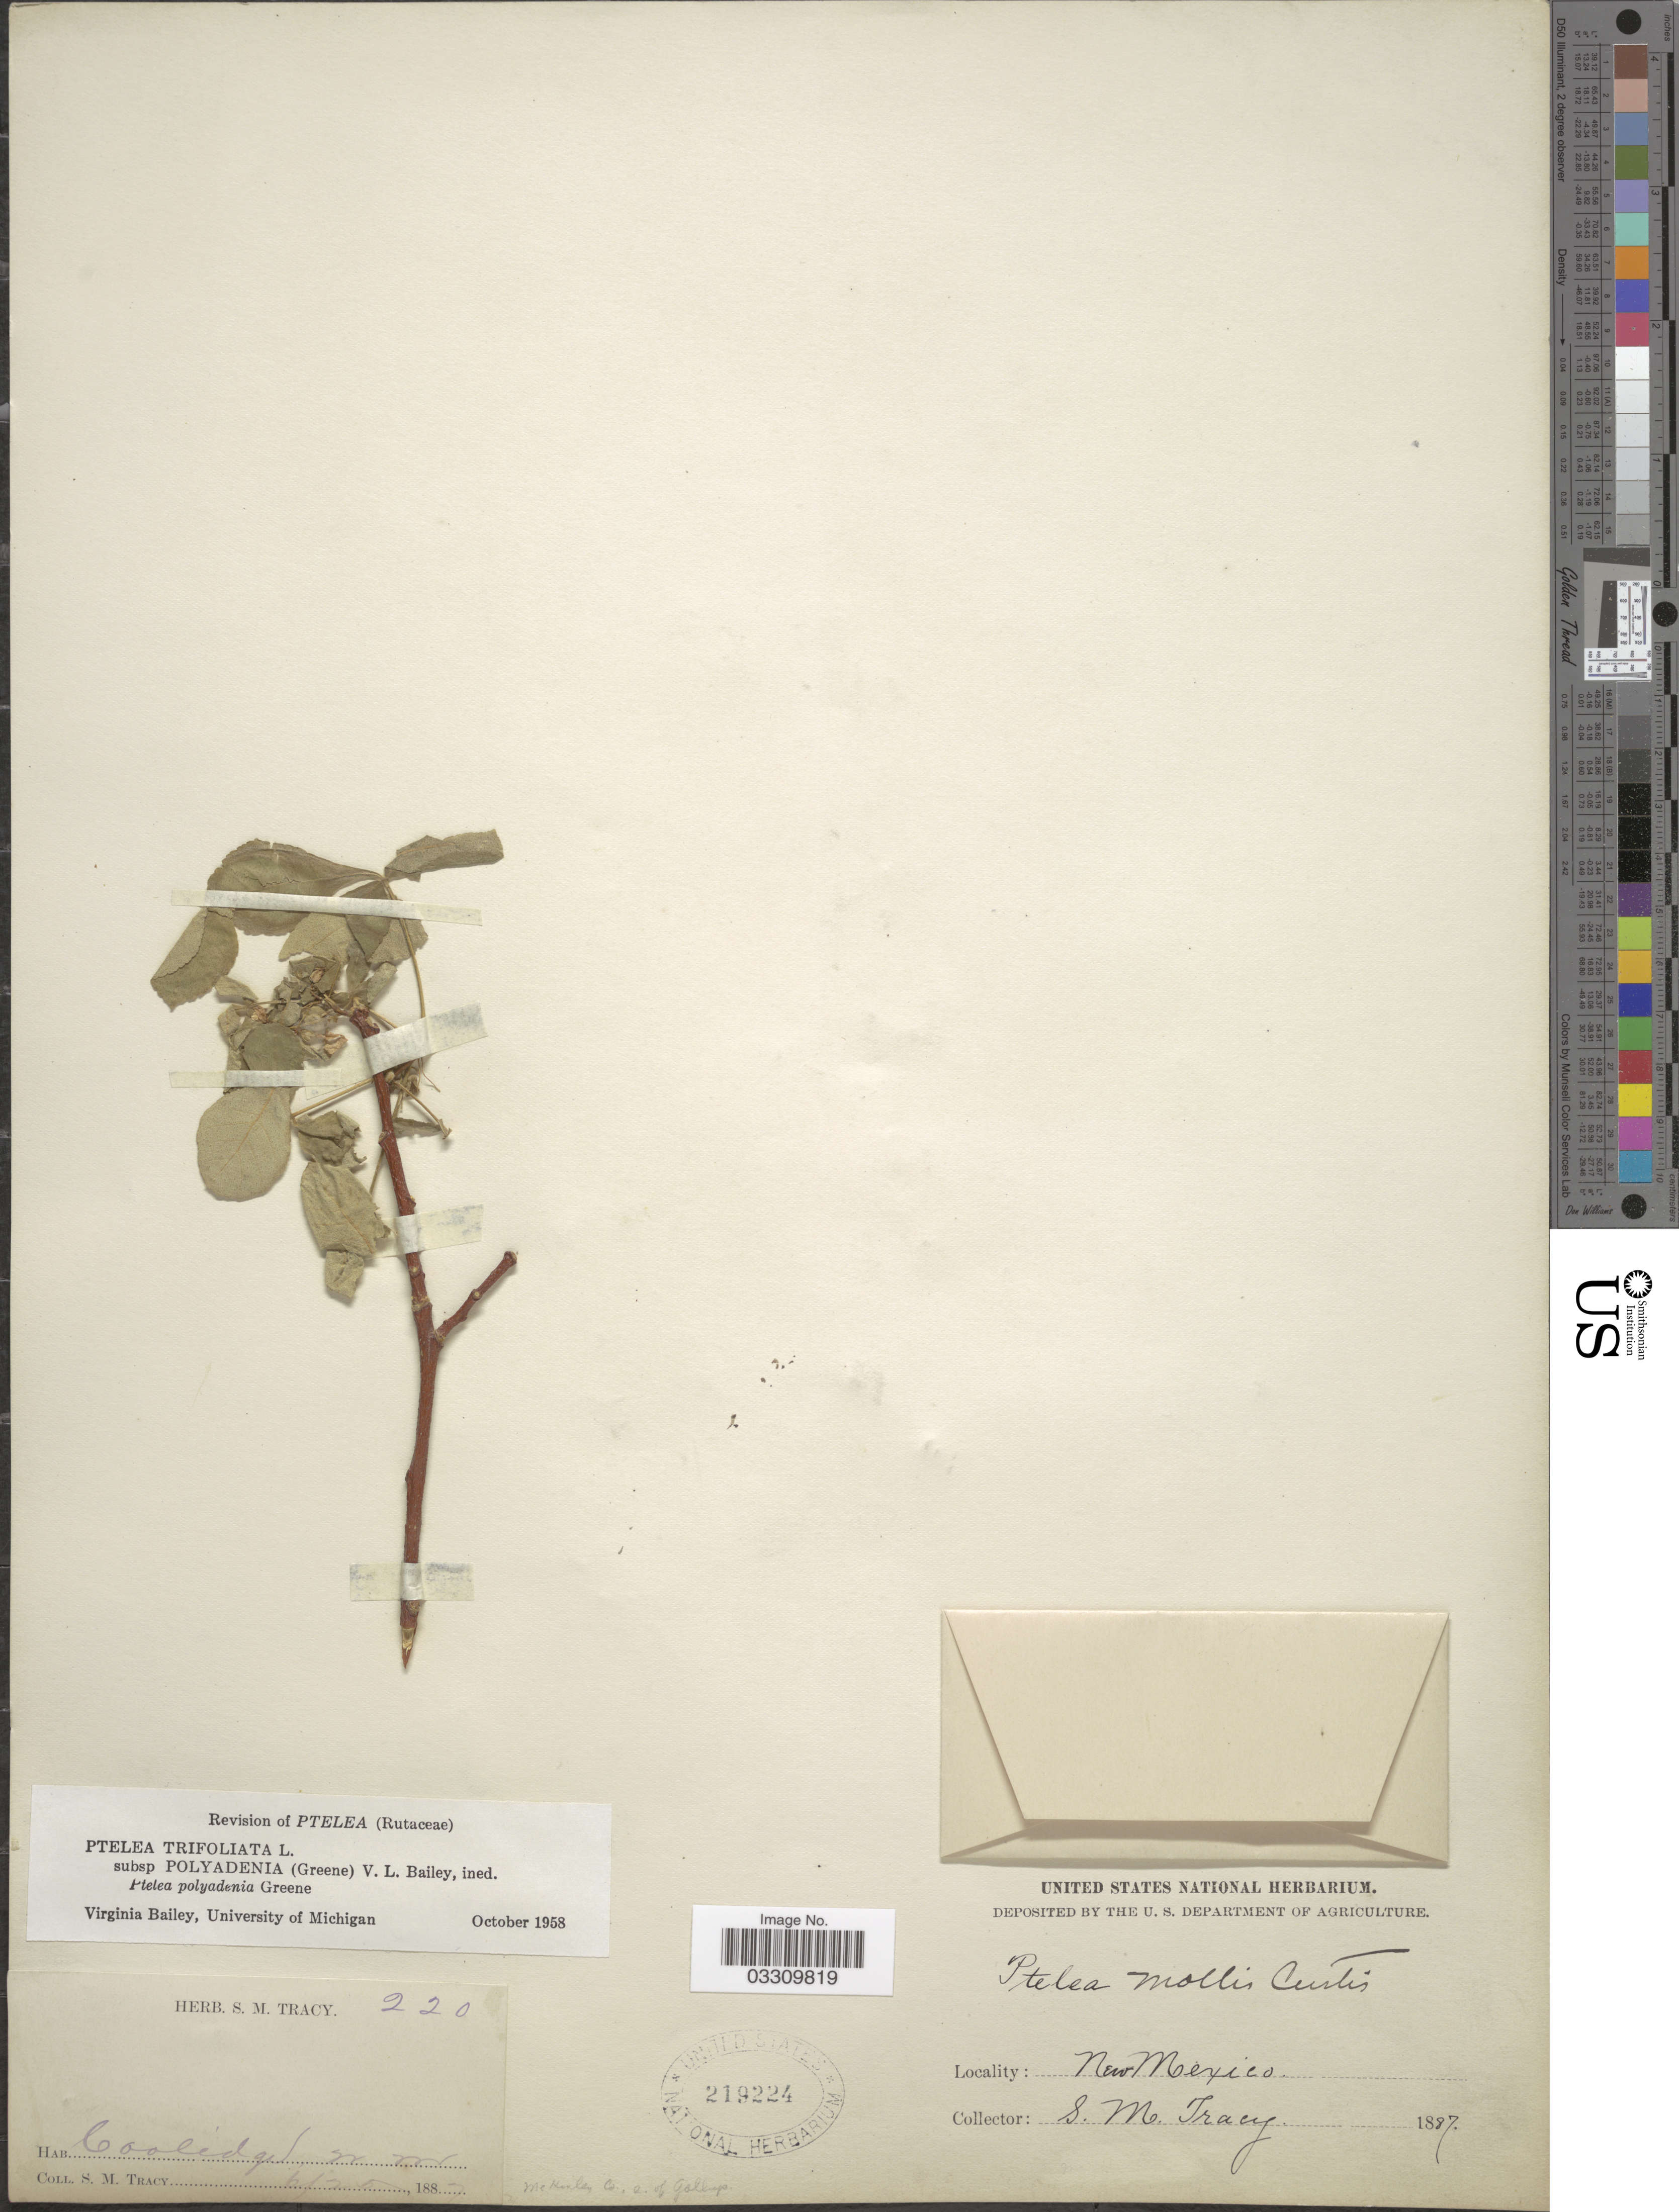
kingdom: Plantae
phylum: Tracheophyta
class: Magnoliopsida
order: Sapindales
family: Rutaceae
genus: Ptelea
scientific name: Ptelea trifoliata subsp. polyadenia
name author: (Greene) V. L. Bailey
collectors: S. M. Tracy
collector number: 220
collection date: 1887-06-25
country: United States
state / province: New Mexico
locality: Coolidge. McKinley Co., 2. of Gallup.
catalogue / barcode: US 219224